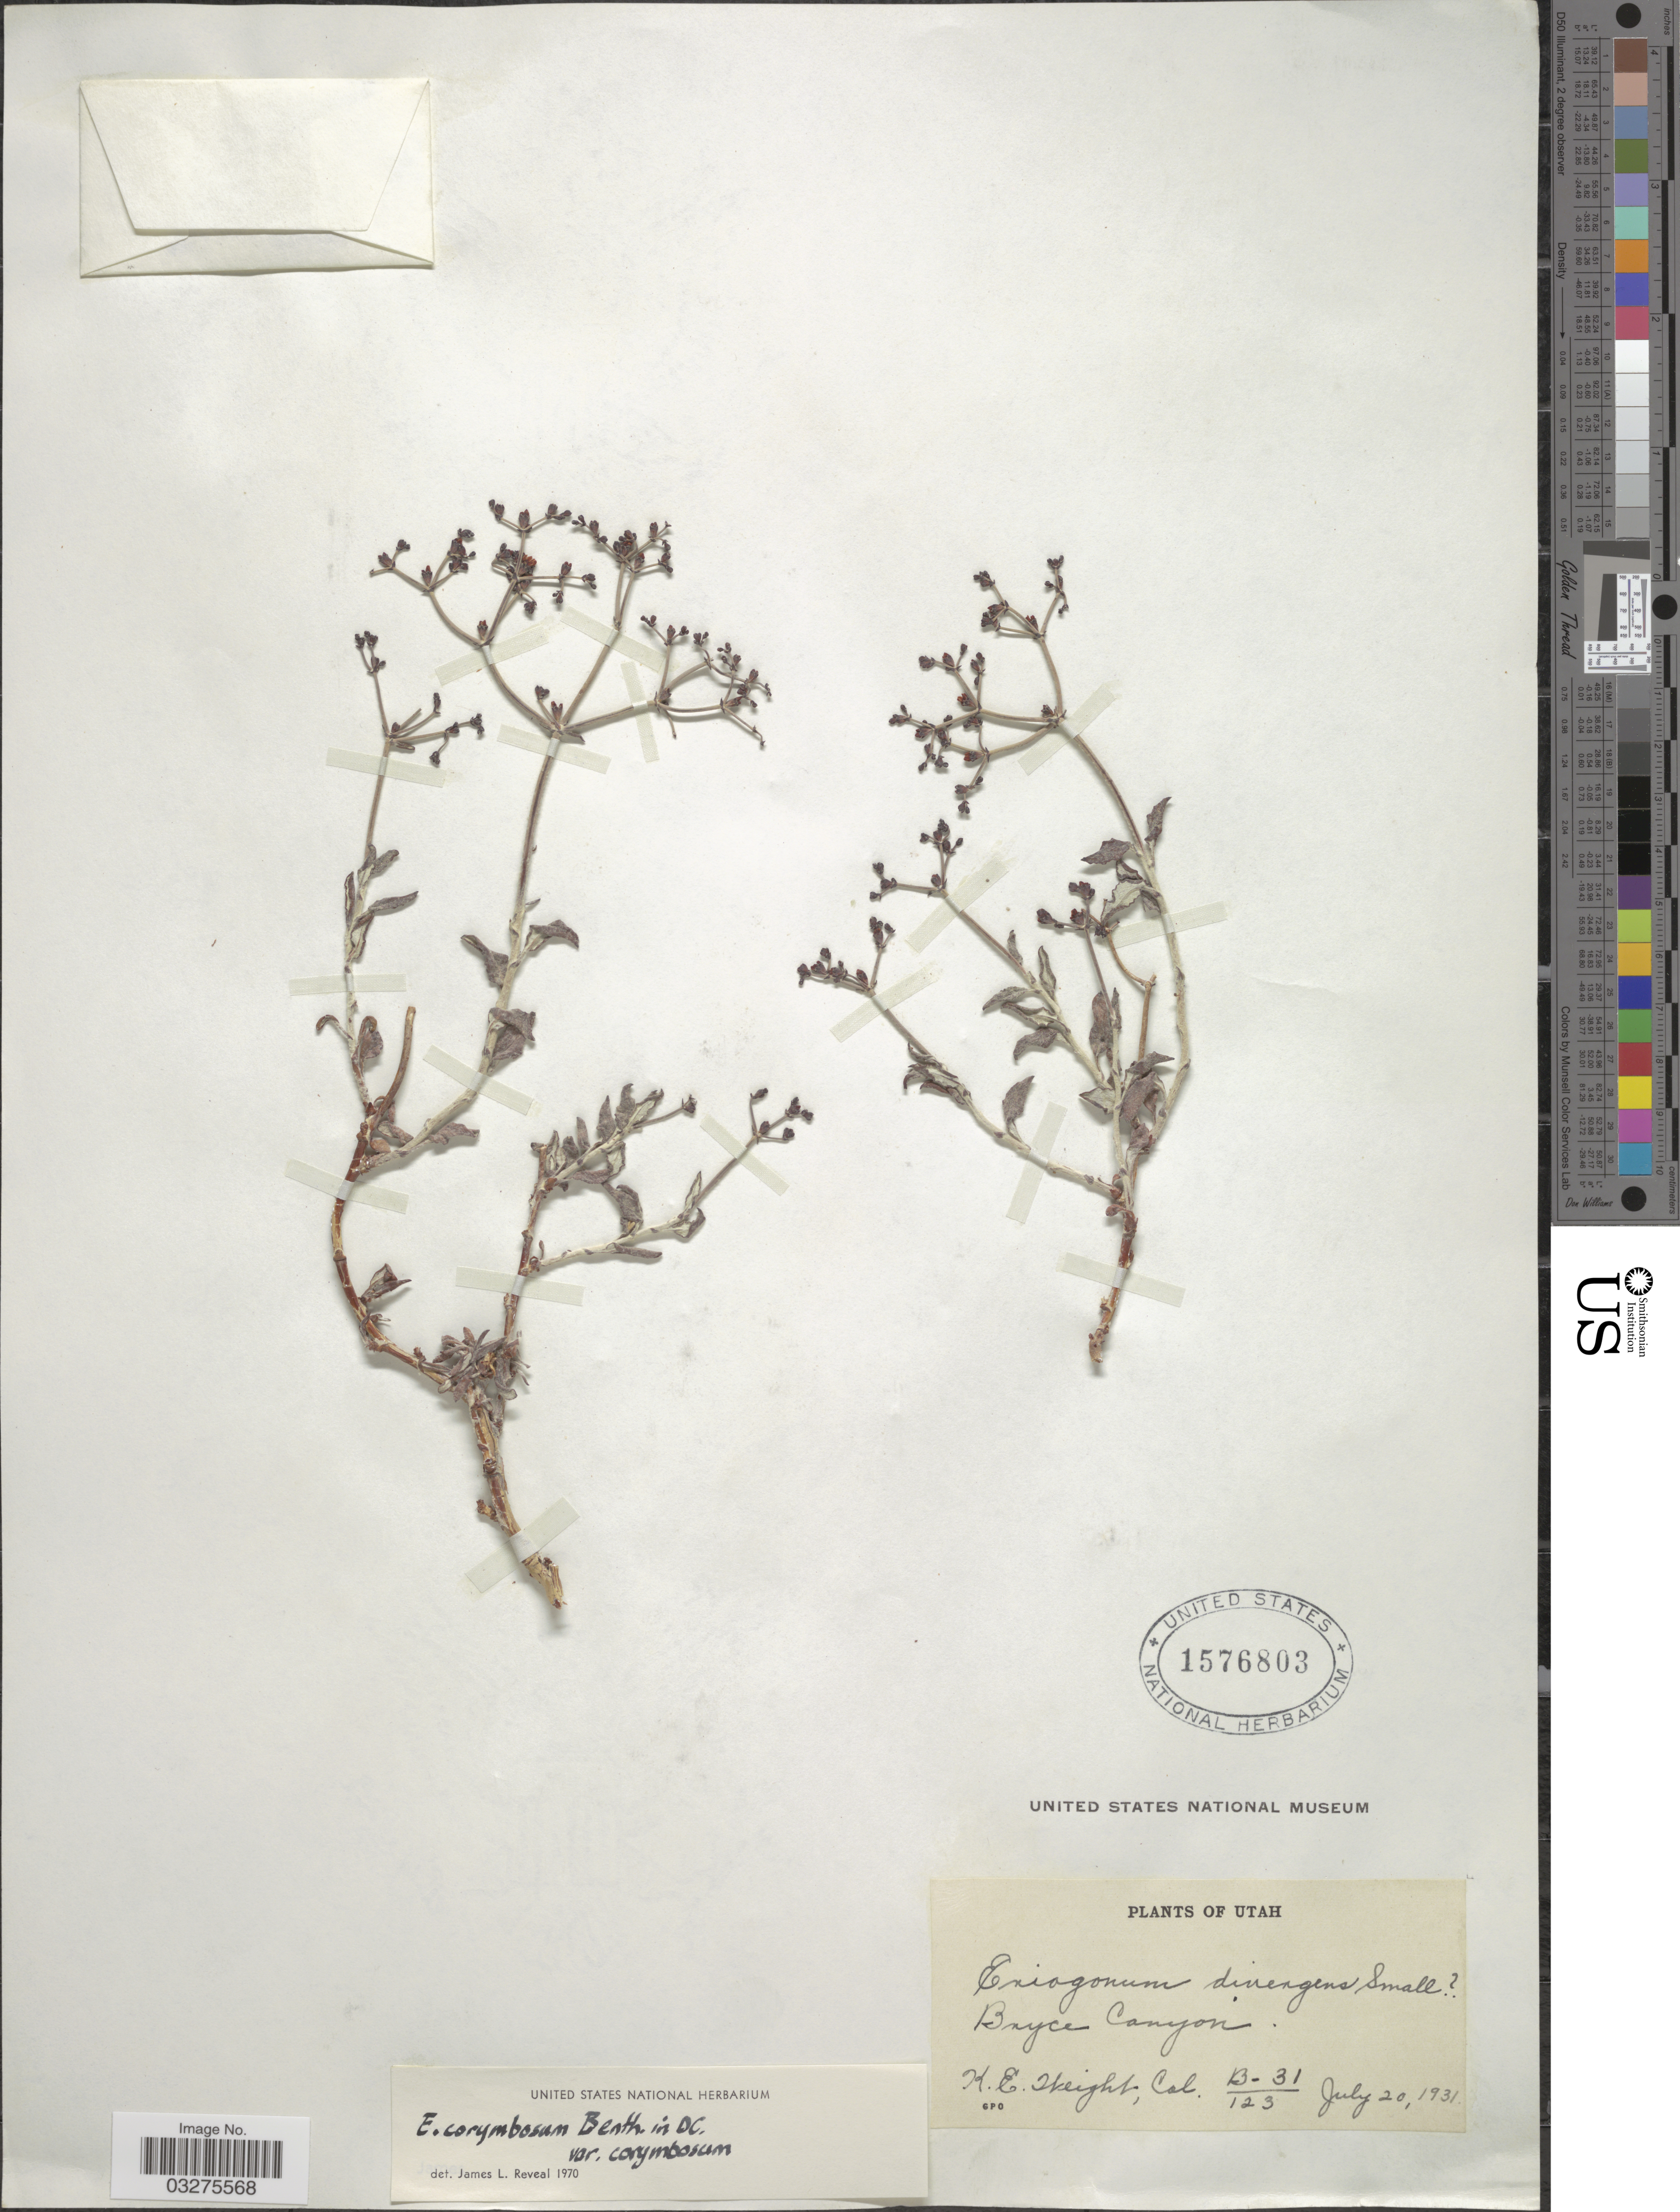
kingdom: Plantae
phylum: Tracheophyta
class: Magnoliopsida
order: Caryophyllales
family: Polygonaceae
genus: Eriogonum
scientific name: Eriogonum corymbosum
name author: Benth.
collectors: K. Weight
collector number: B-31/123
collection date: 1931-07-20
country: United States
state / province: Utah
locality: Bryce Canyon.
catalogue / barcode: US 1576803